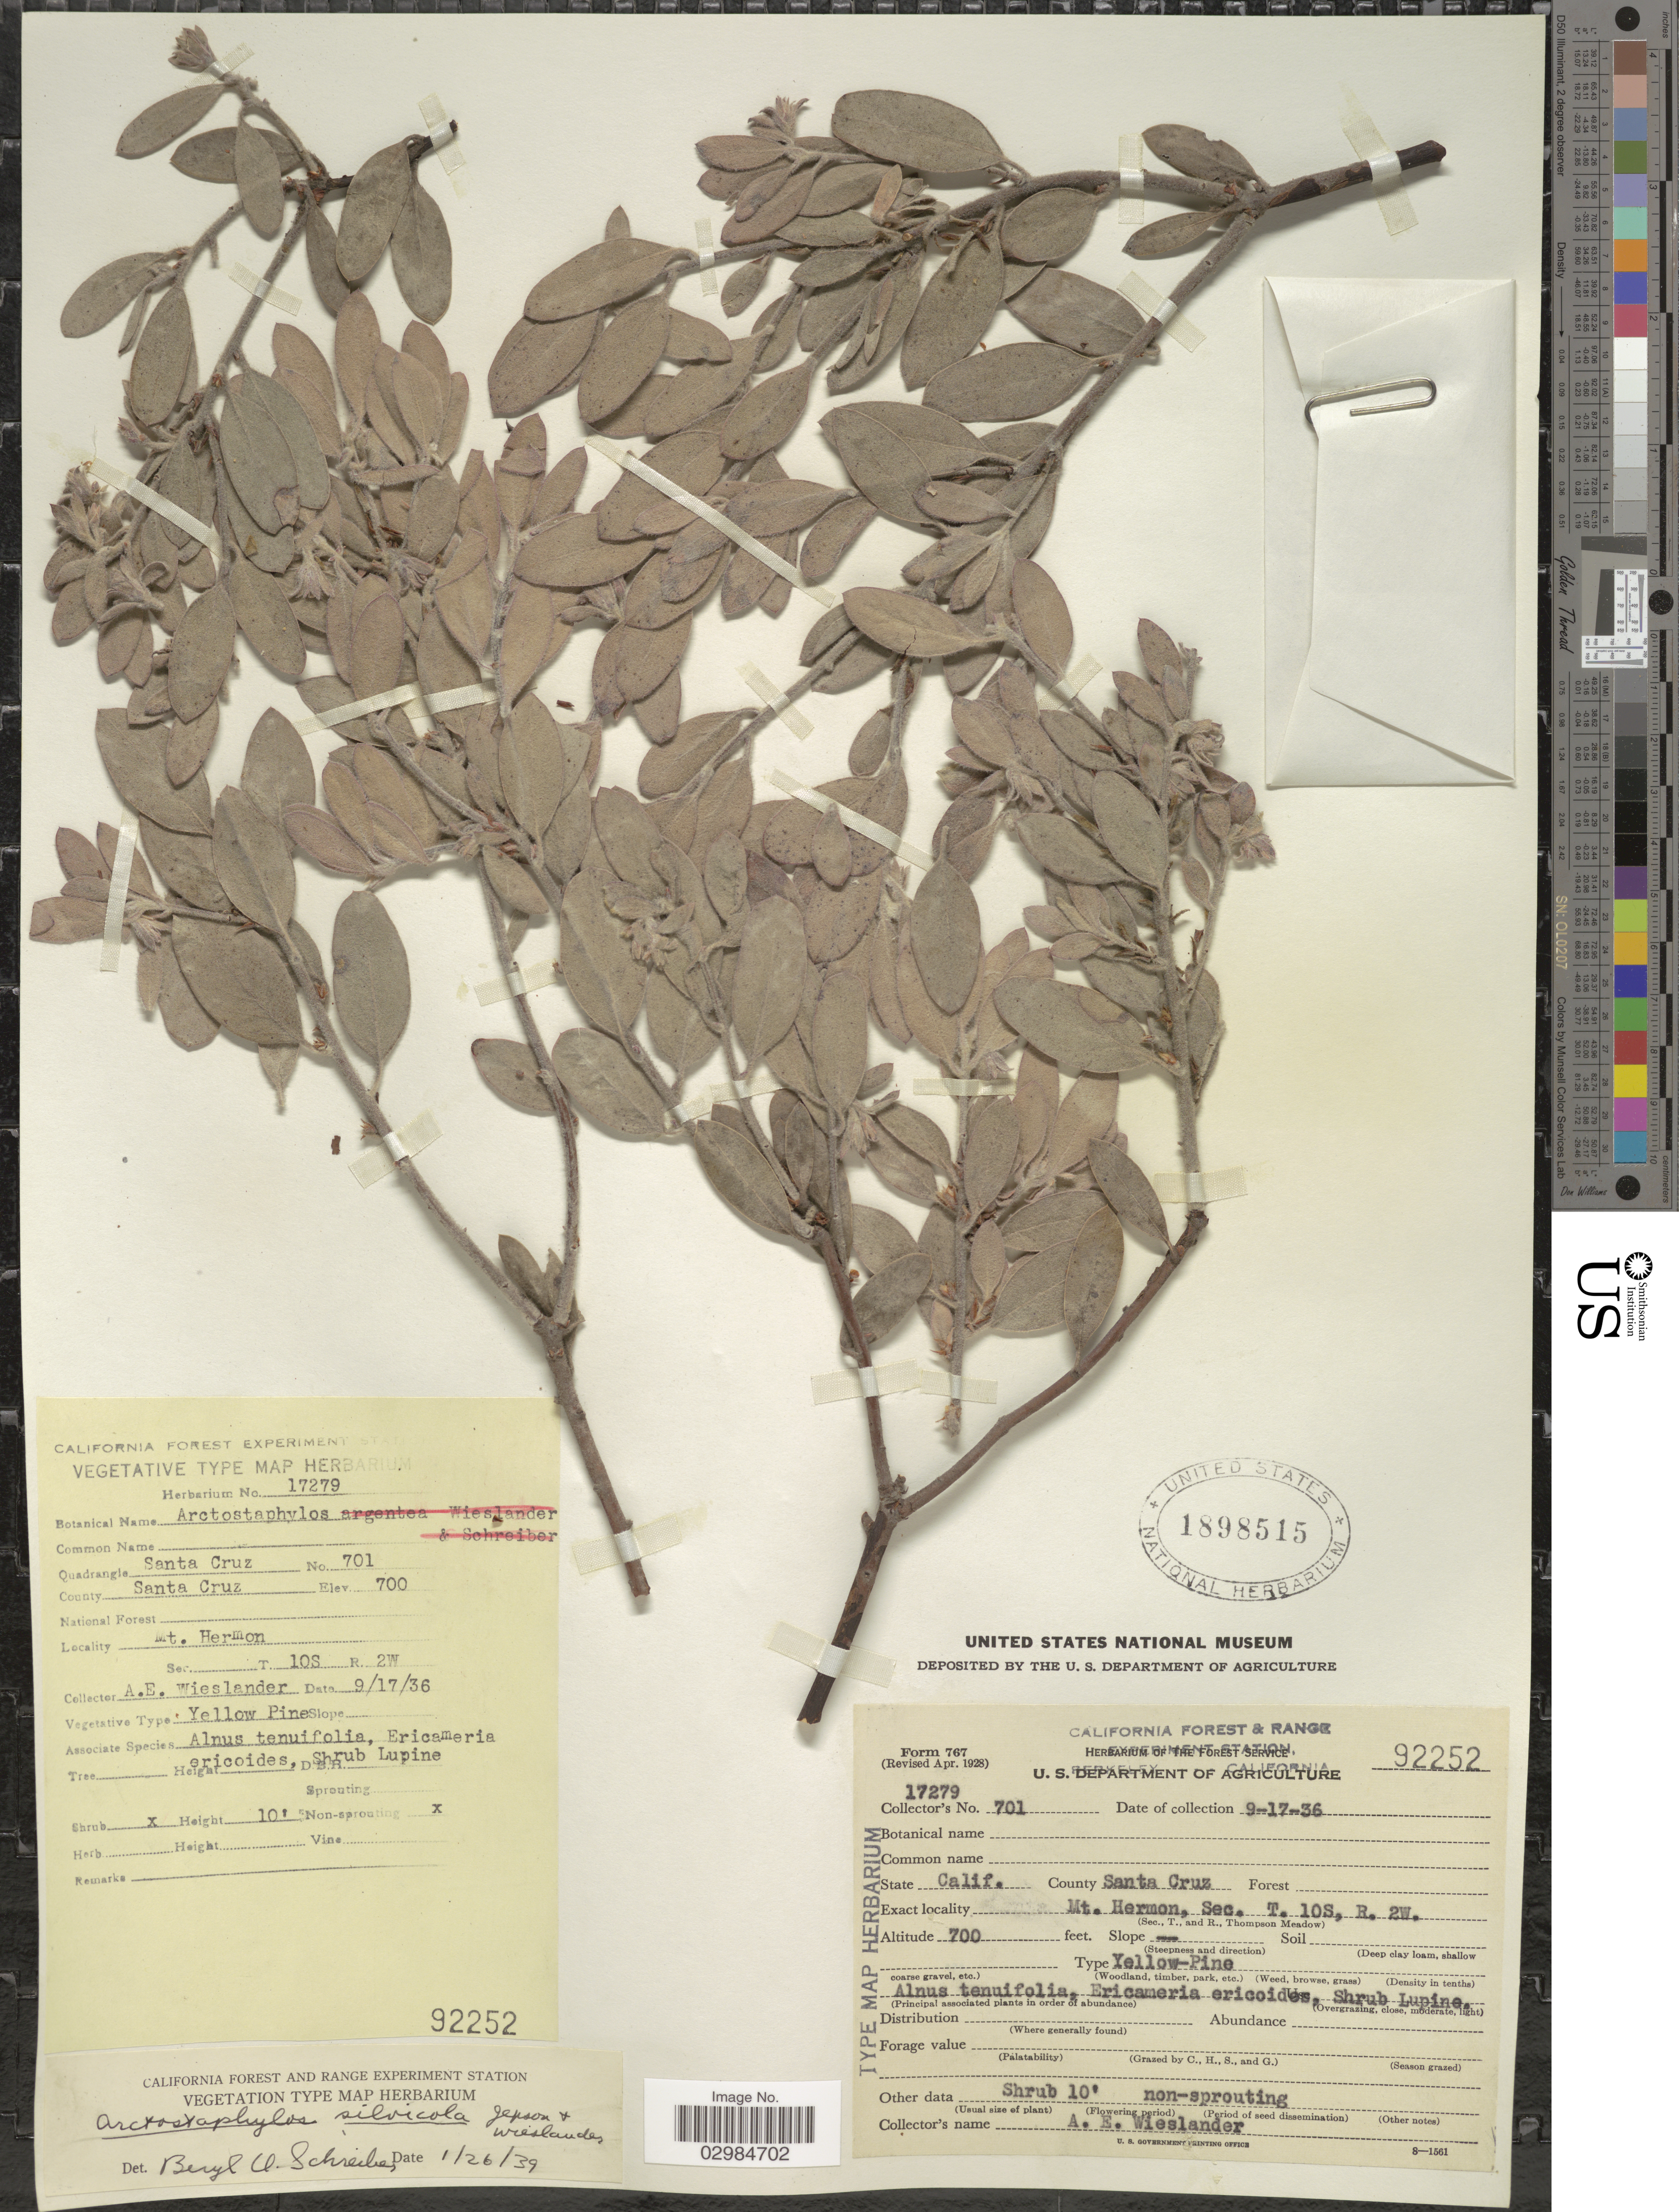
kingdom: Plantae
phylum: Tracheophyta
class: Magnoliopsida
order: Ericales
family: Ericaceae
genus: Arctostaphylos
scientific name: Arctostaphylos silvicola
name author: Jeps. & Wiesl.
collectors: A. E. Wieslander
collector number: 701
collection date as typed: Transcribed d/m/y: 17/9/36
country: United States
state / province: California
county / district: Santa Cruz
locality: Santa Cruz. County Santa Cruz. Mt. Hermon, T10S, R2W.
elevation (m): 213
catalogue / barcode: US 1898515